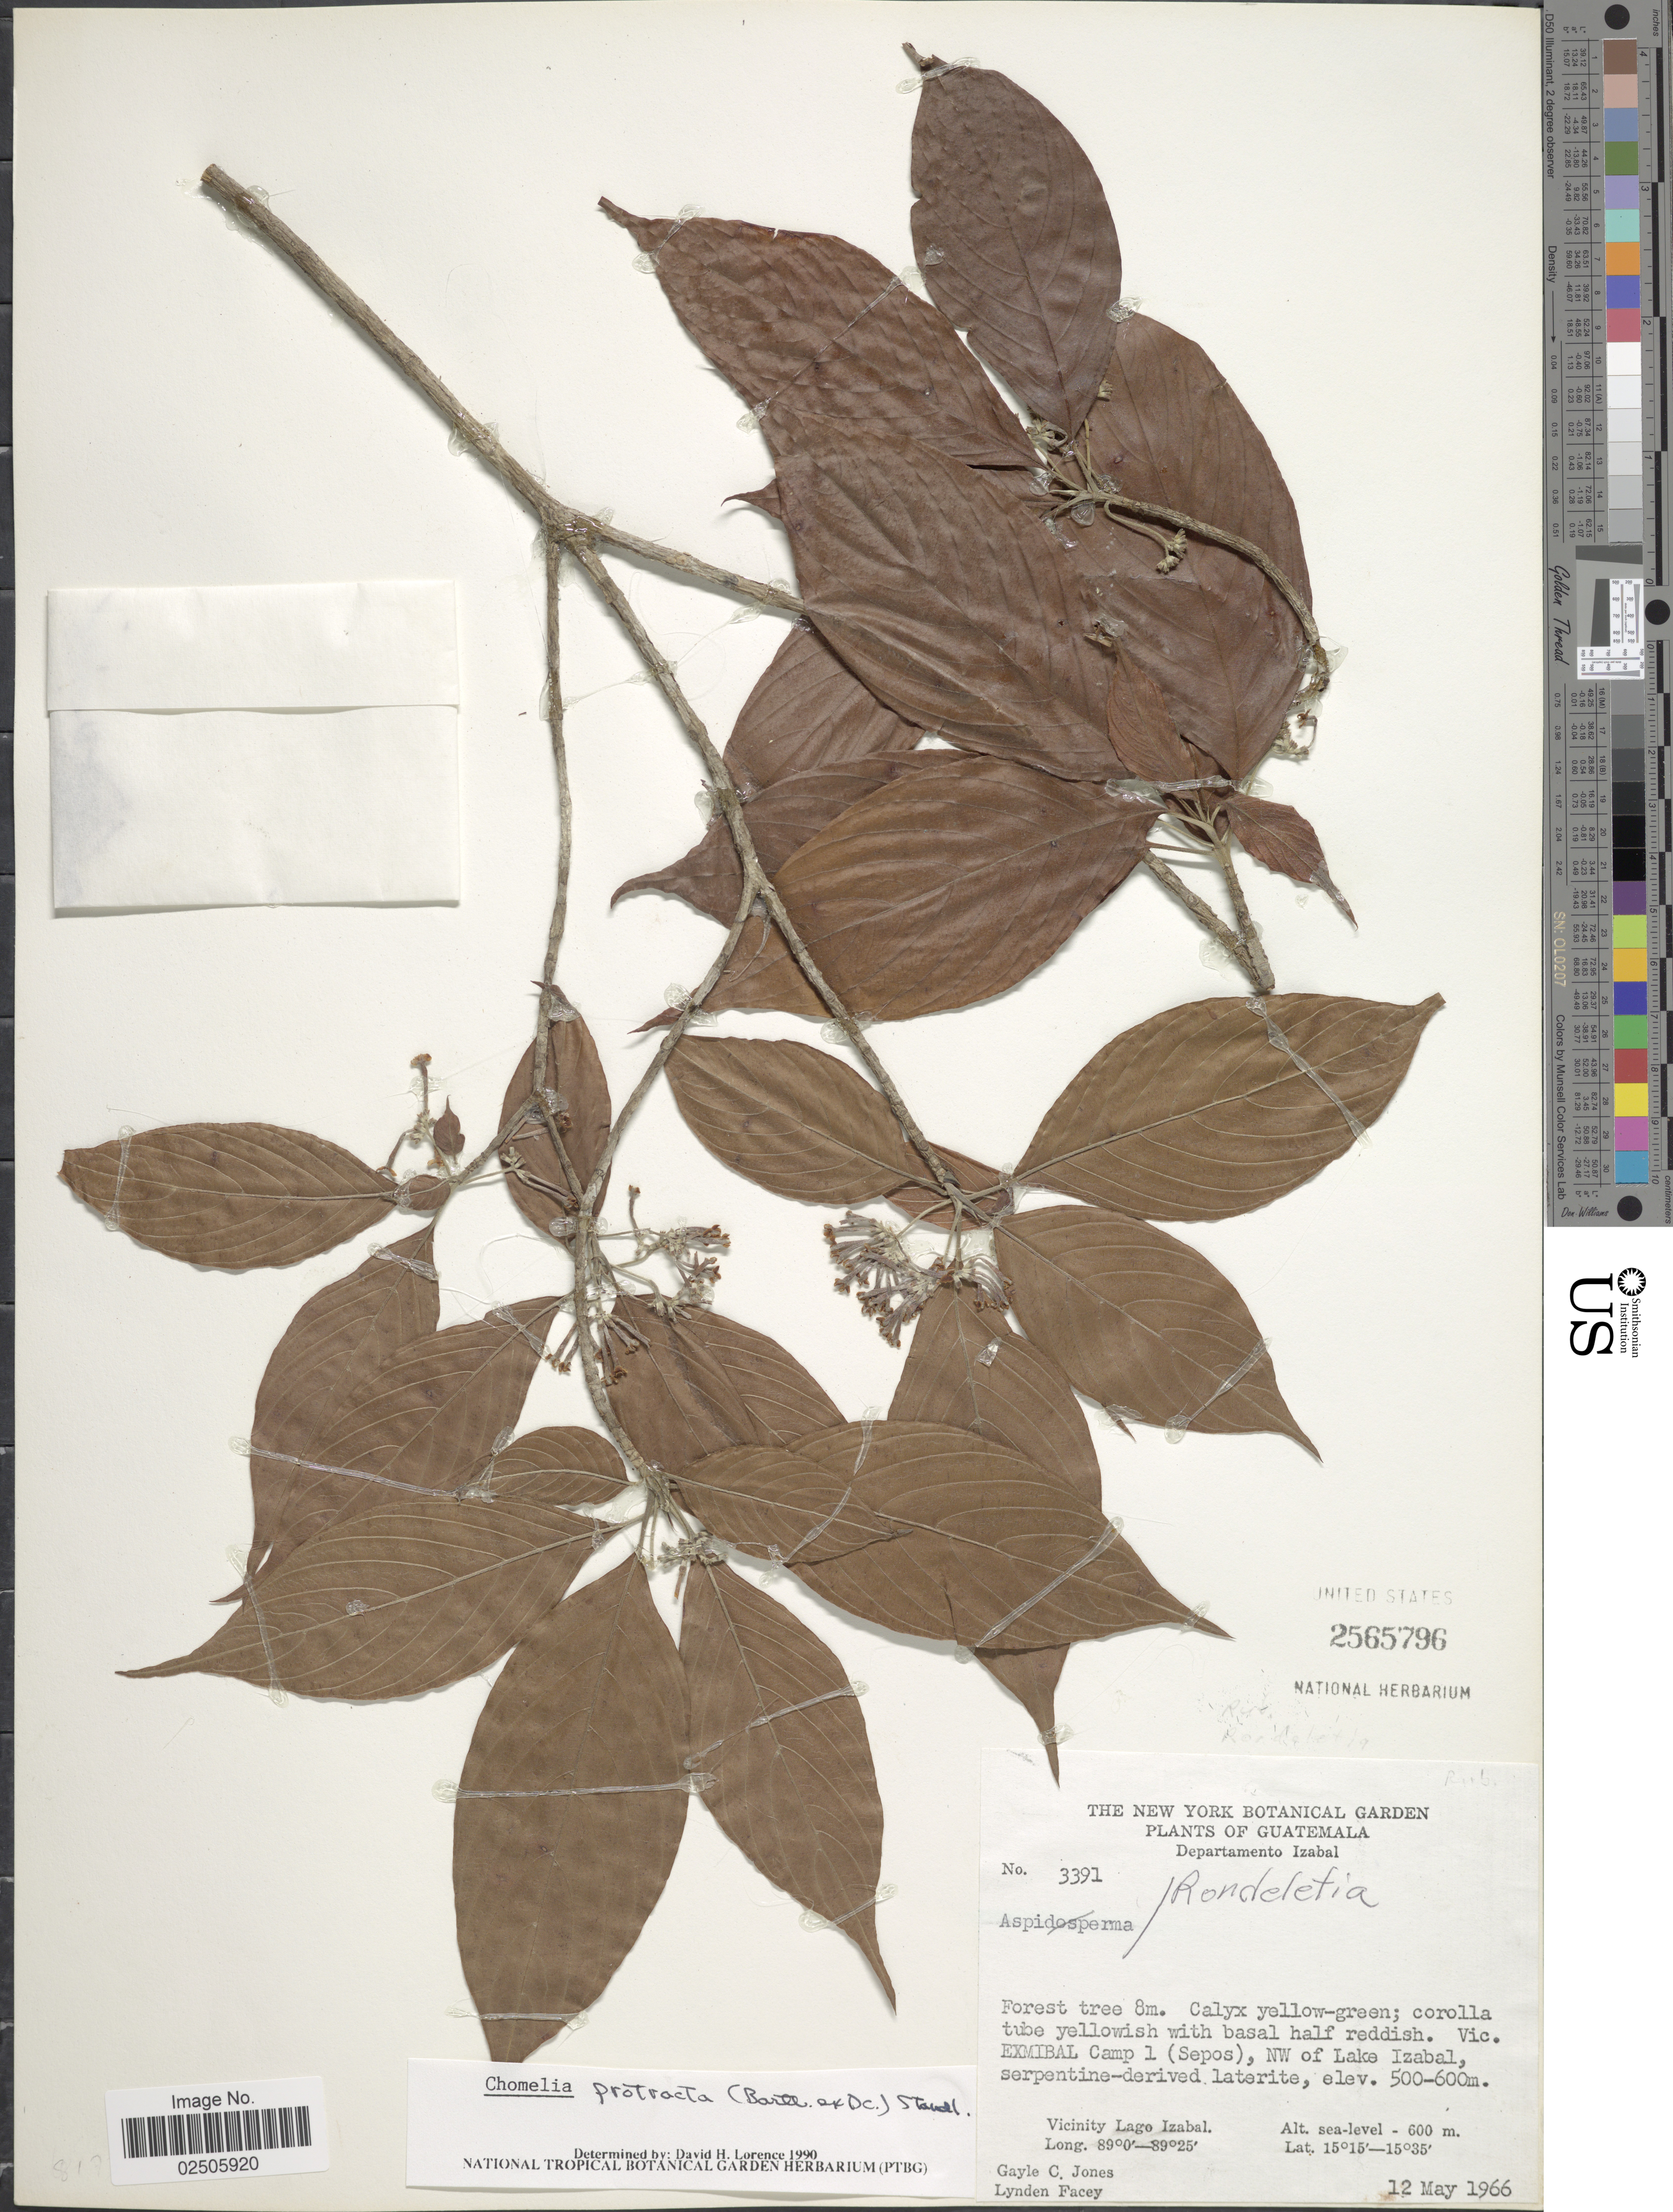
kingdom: Plantae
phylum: Tracheophyta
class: Magnoliopsida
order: Gentianales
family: Rubiaceae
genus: Chomelia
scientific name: Chomelia protracta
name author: (Bartl. ex DC.) Standl.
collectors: G. C. Jones & L. Facey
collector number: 3391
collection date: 1966-05-12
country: Guatemala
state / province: Izabal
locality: Vic. Exmibal Camp 1 (Sepos), NW of Lake Izabal, serpentine-derived laterite, Vicinity Lago Izabal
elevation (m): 500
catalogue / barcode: US 2565796